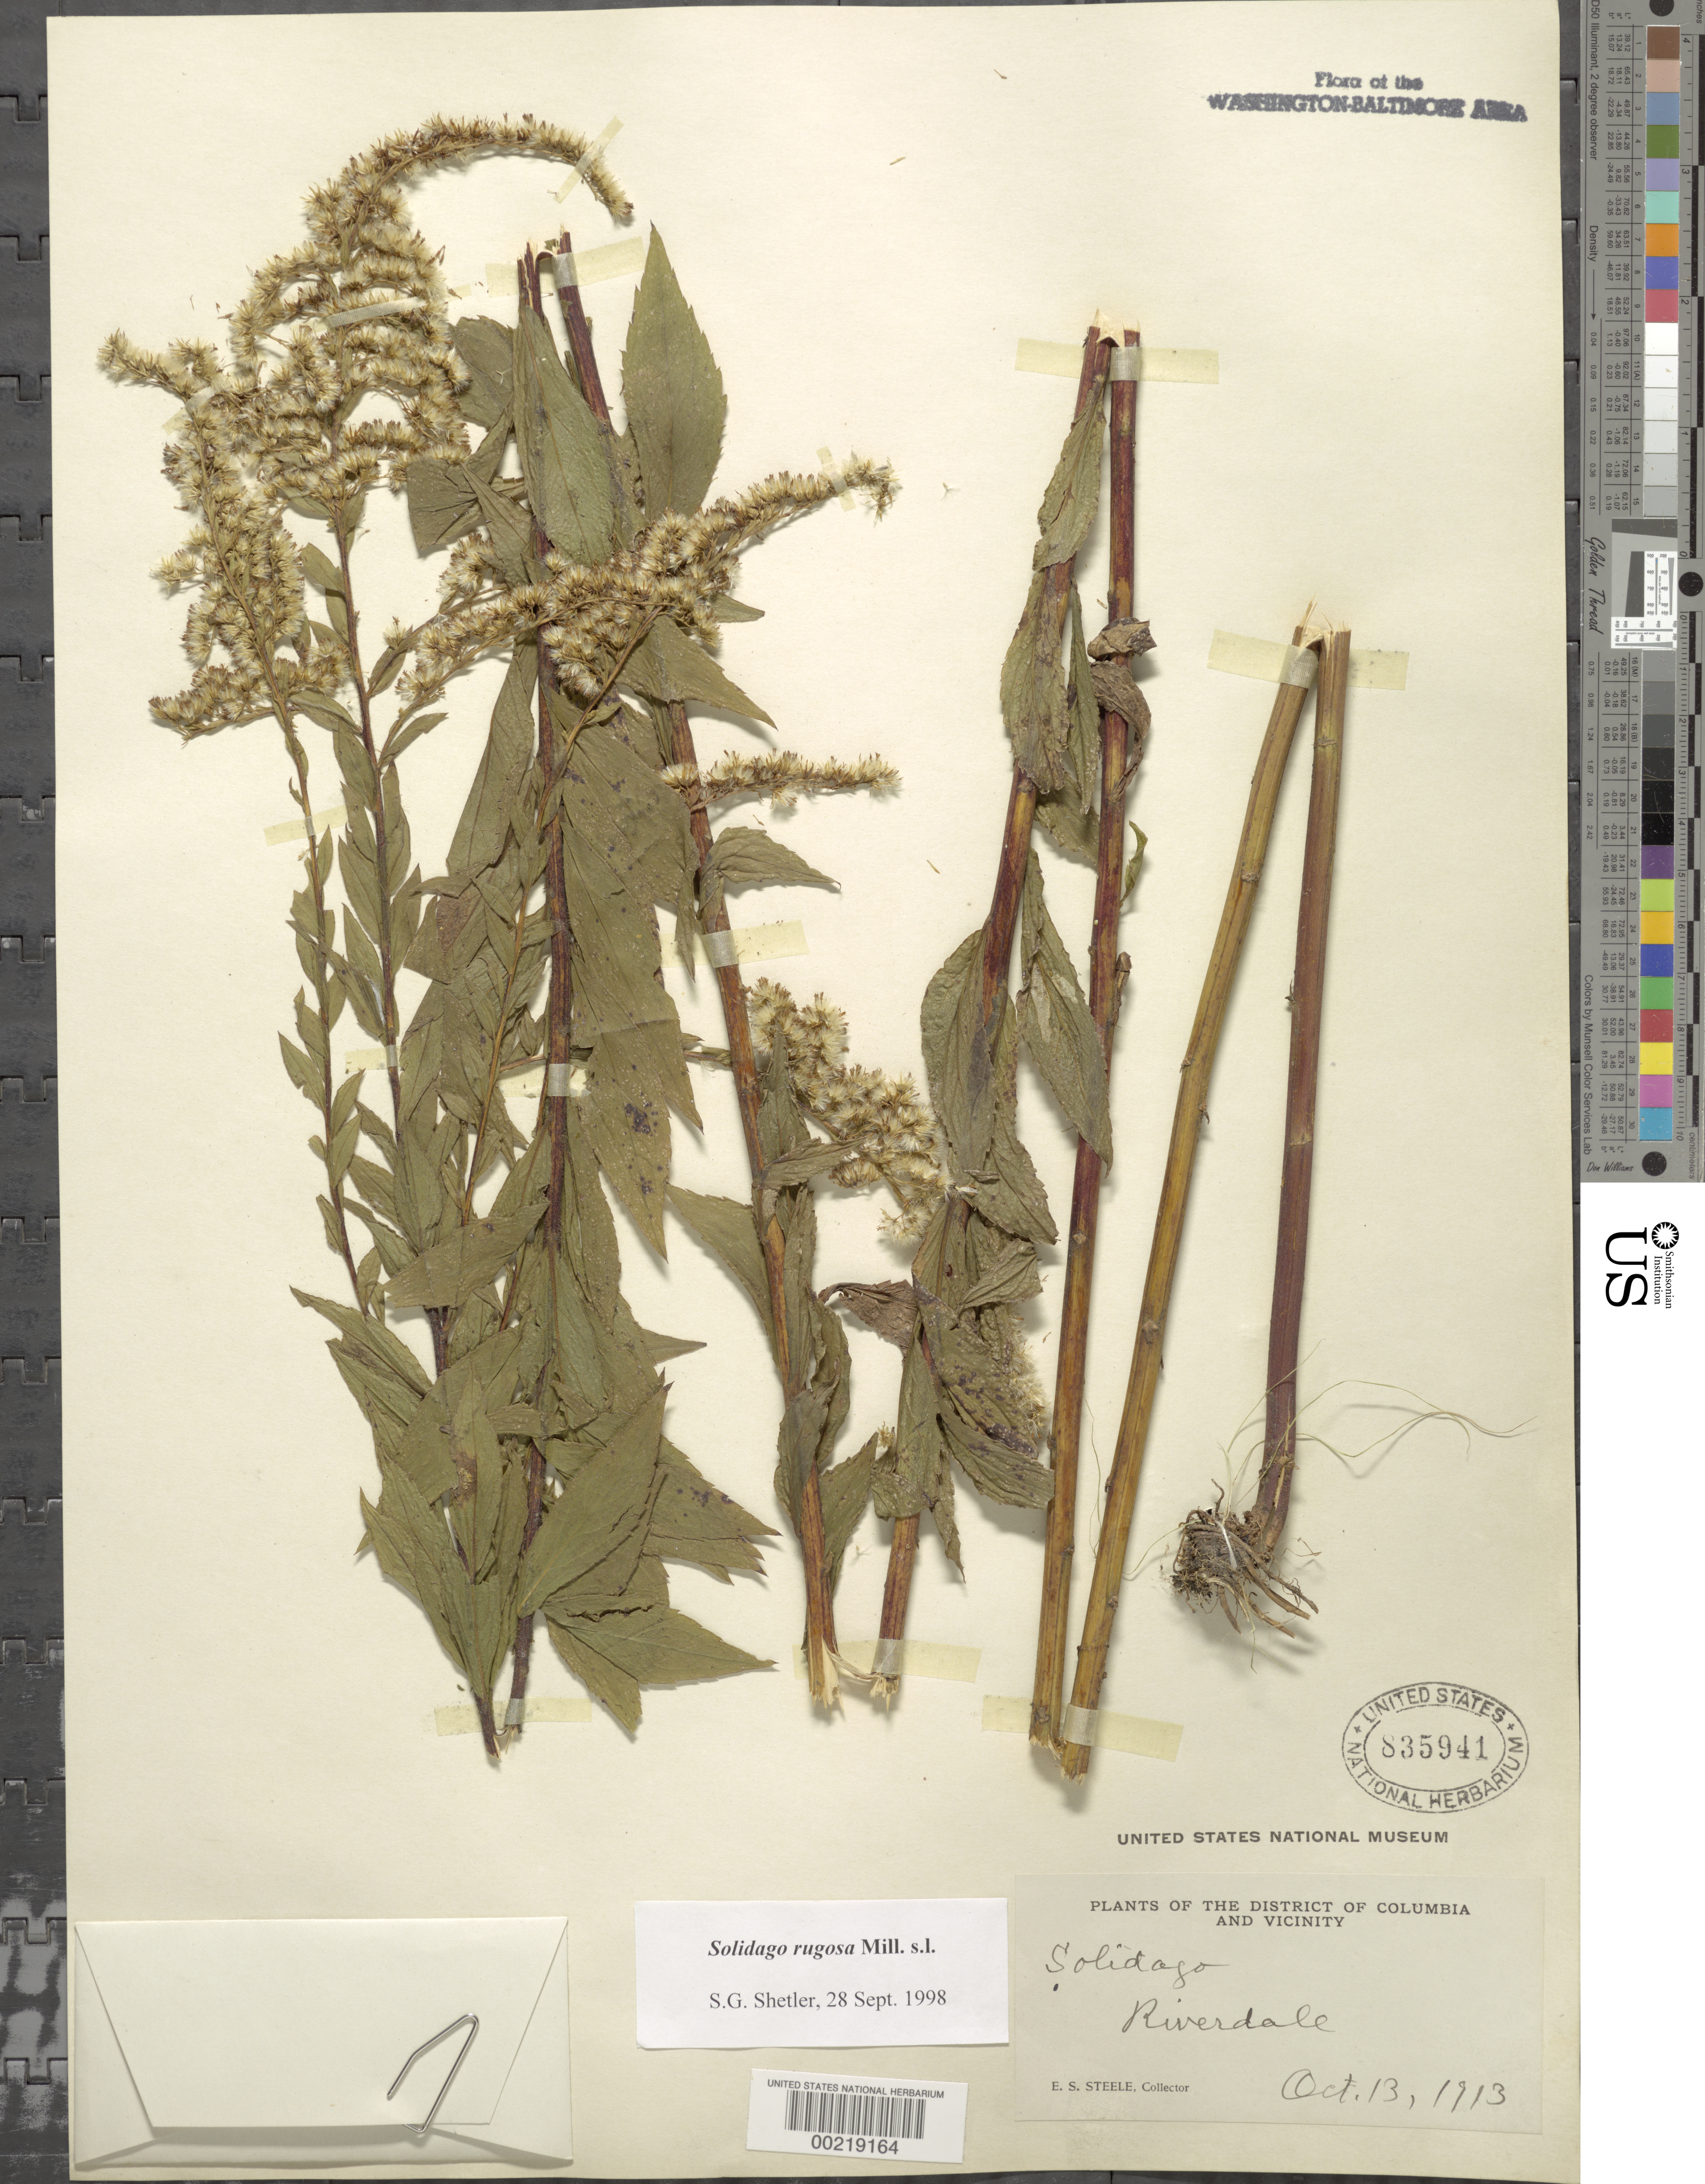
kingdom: Plantae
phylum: Tracheophyta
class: Magnoliopsida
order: Asterales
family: Asteraceae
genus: Solidago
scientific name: Solidago rugosa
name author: Mill.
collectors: E. Steele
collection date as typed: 13 Oct 1913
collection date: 1913-10-13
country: United States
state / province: Maryland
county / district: Prince George's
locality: Riverdale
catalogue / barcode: US 835941